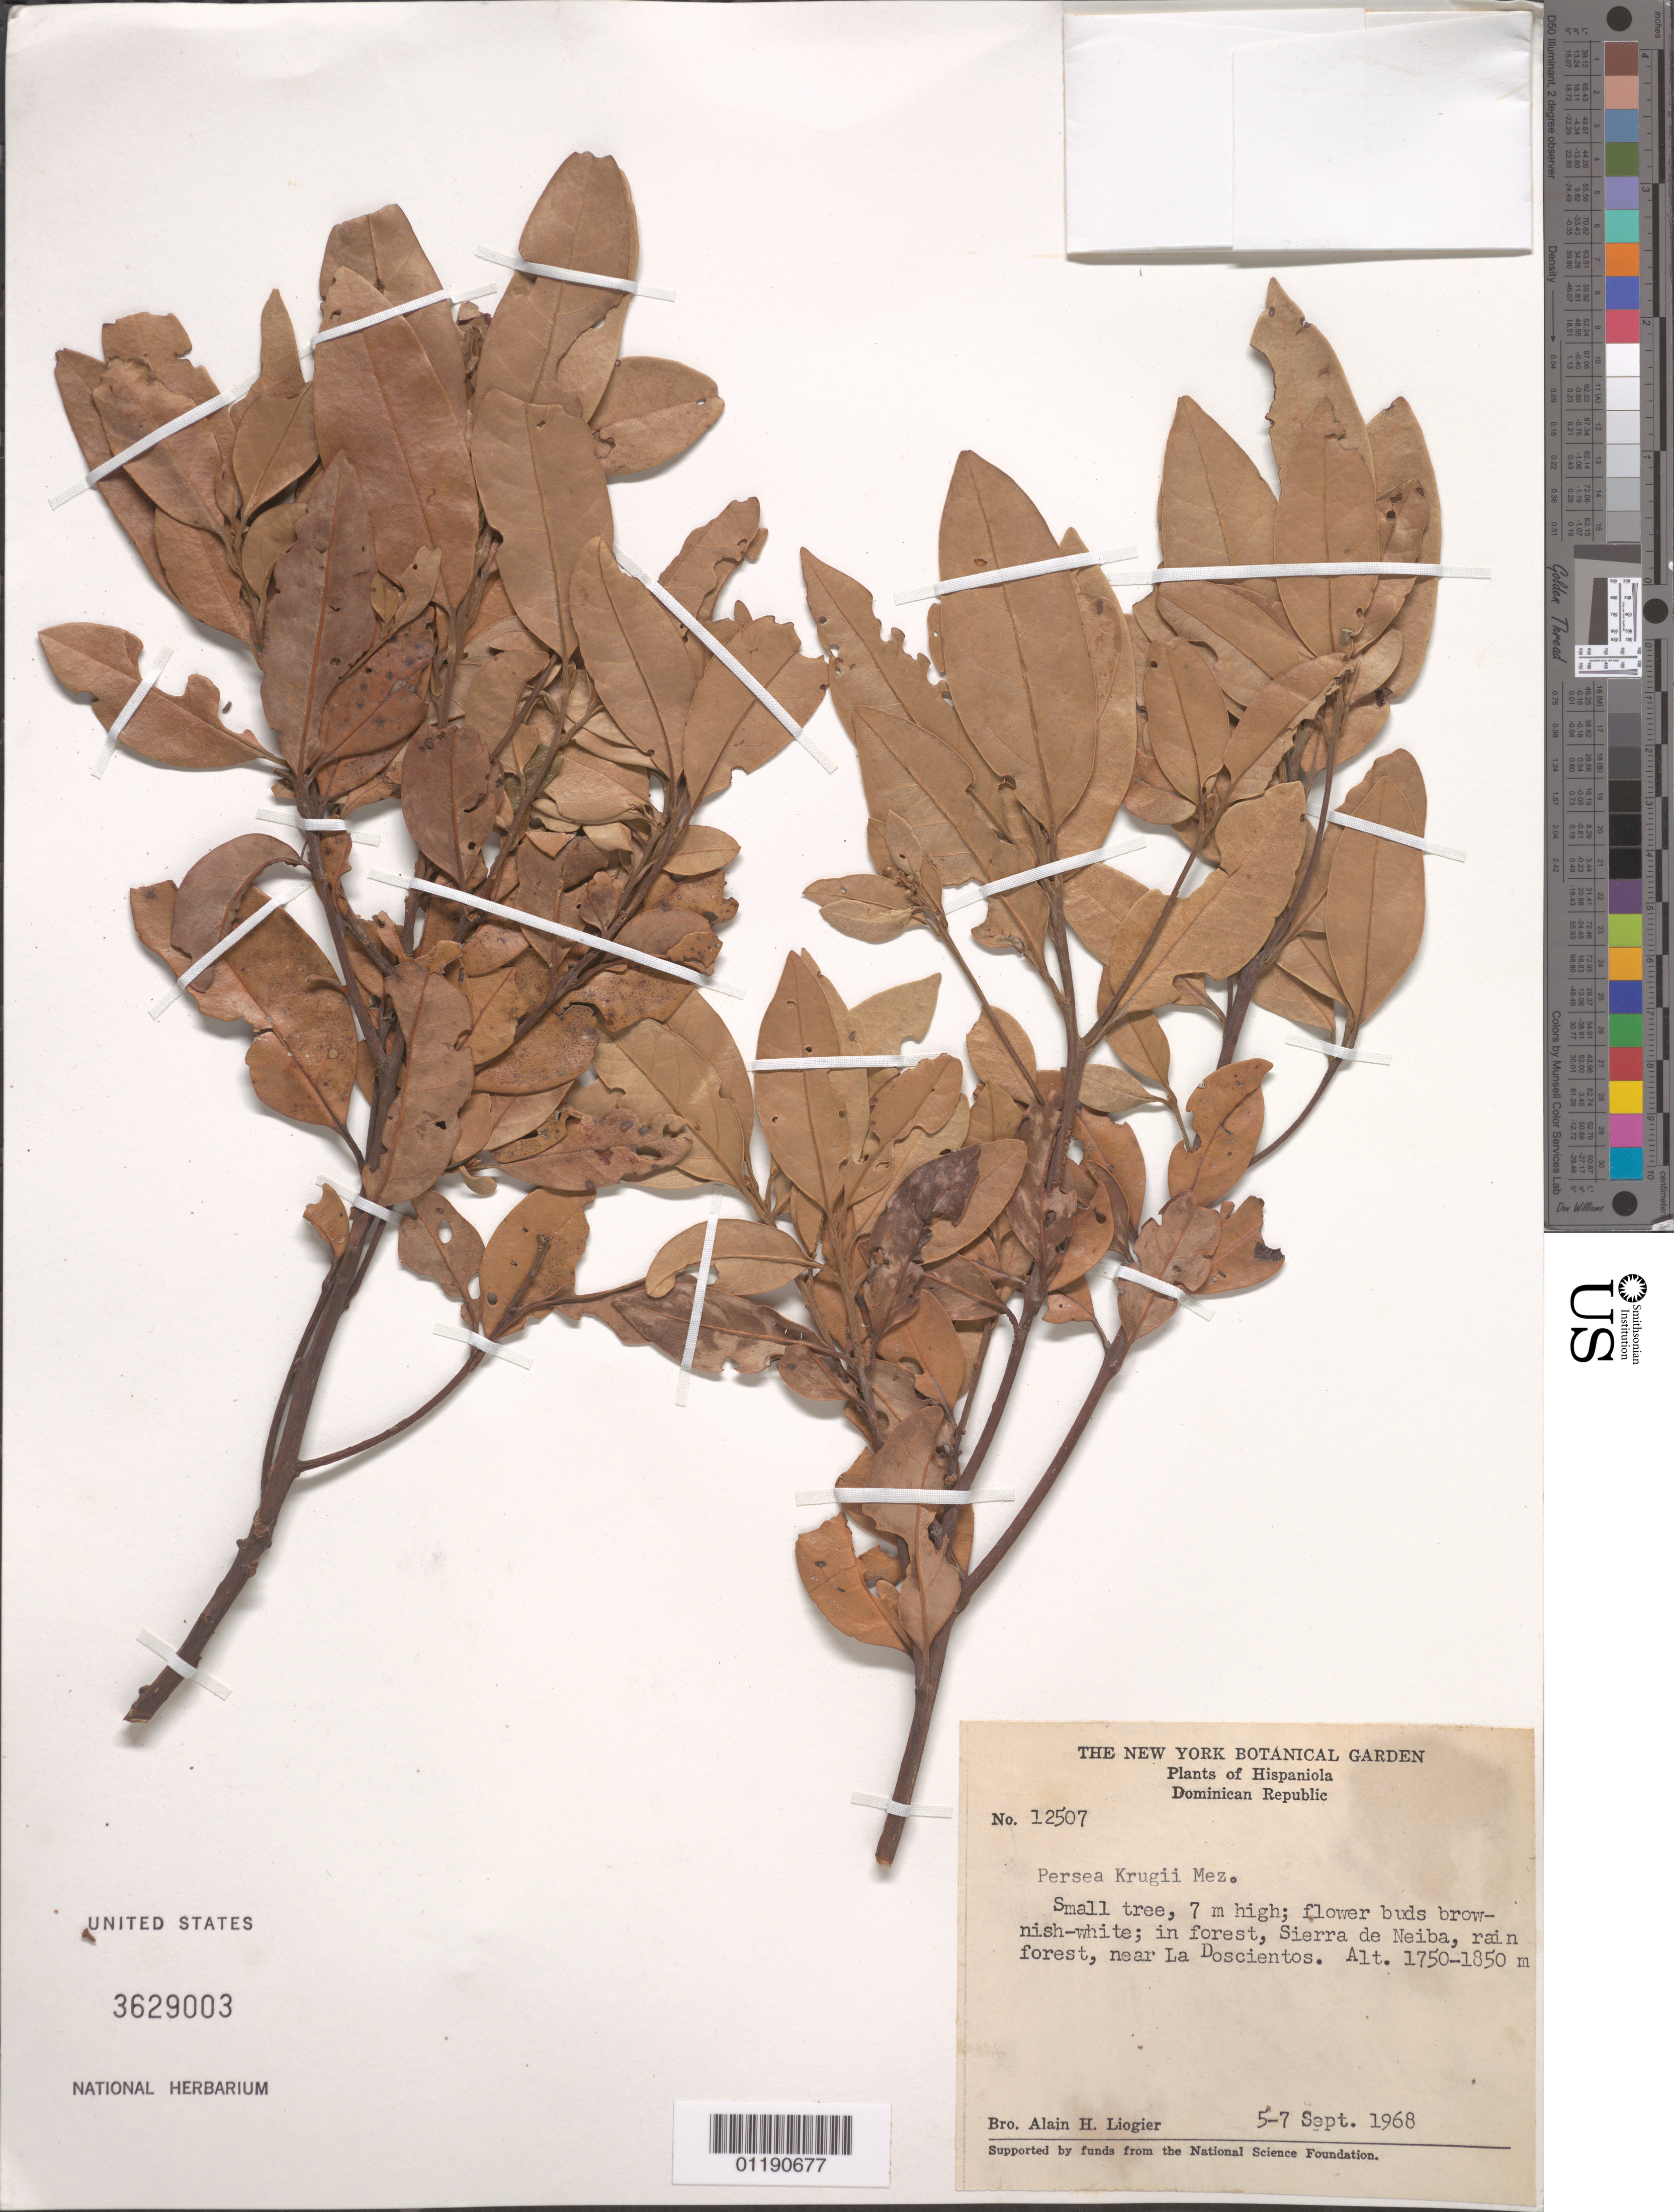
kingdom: Plantae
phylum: Tracheophyta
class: Magnoliopsida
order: Laurales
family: Lauraceae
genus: Persea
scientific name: Persea krugii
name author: Mez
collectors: A. H. Liogier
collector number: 12507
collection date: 1968-09-05/1968-09-07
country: Dominican Republic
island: Hispaniola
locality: Sierra de Neiba, near La Doscientos.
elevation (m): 1750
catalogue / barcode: US 3629003